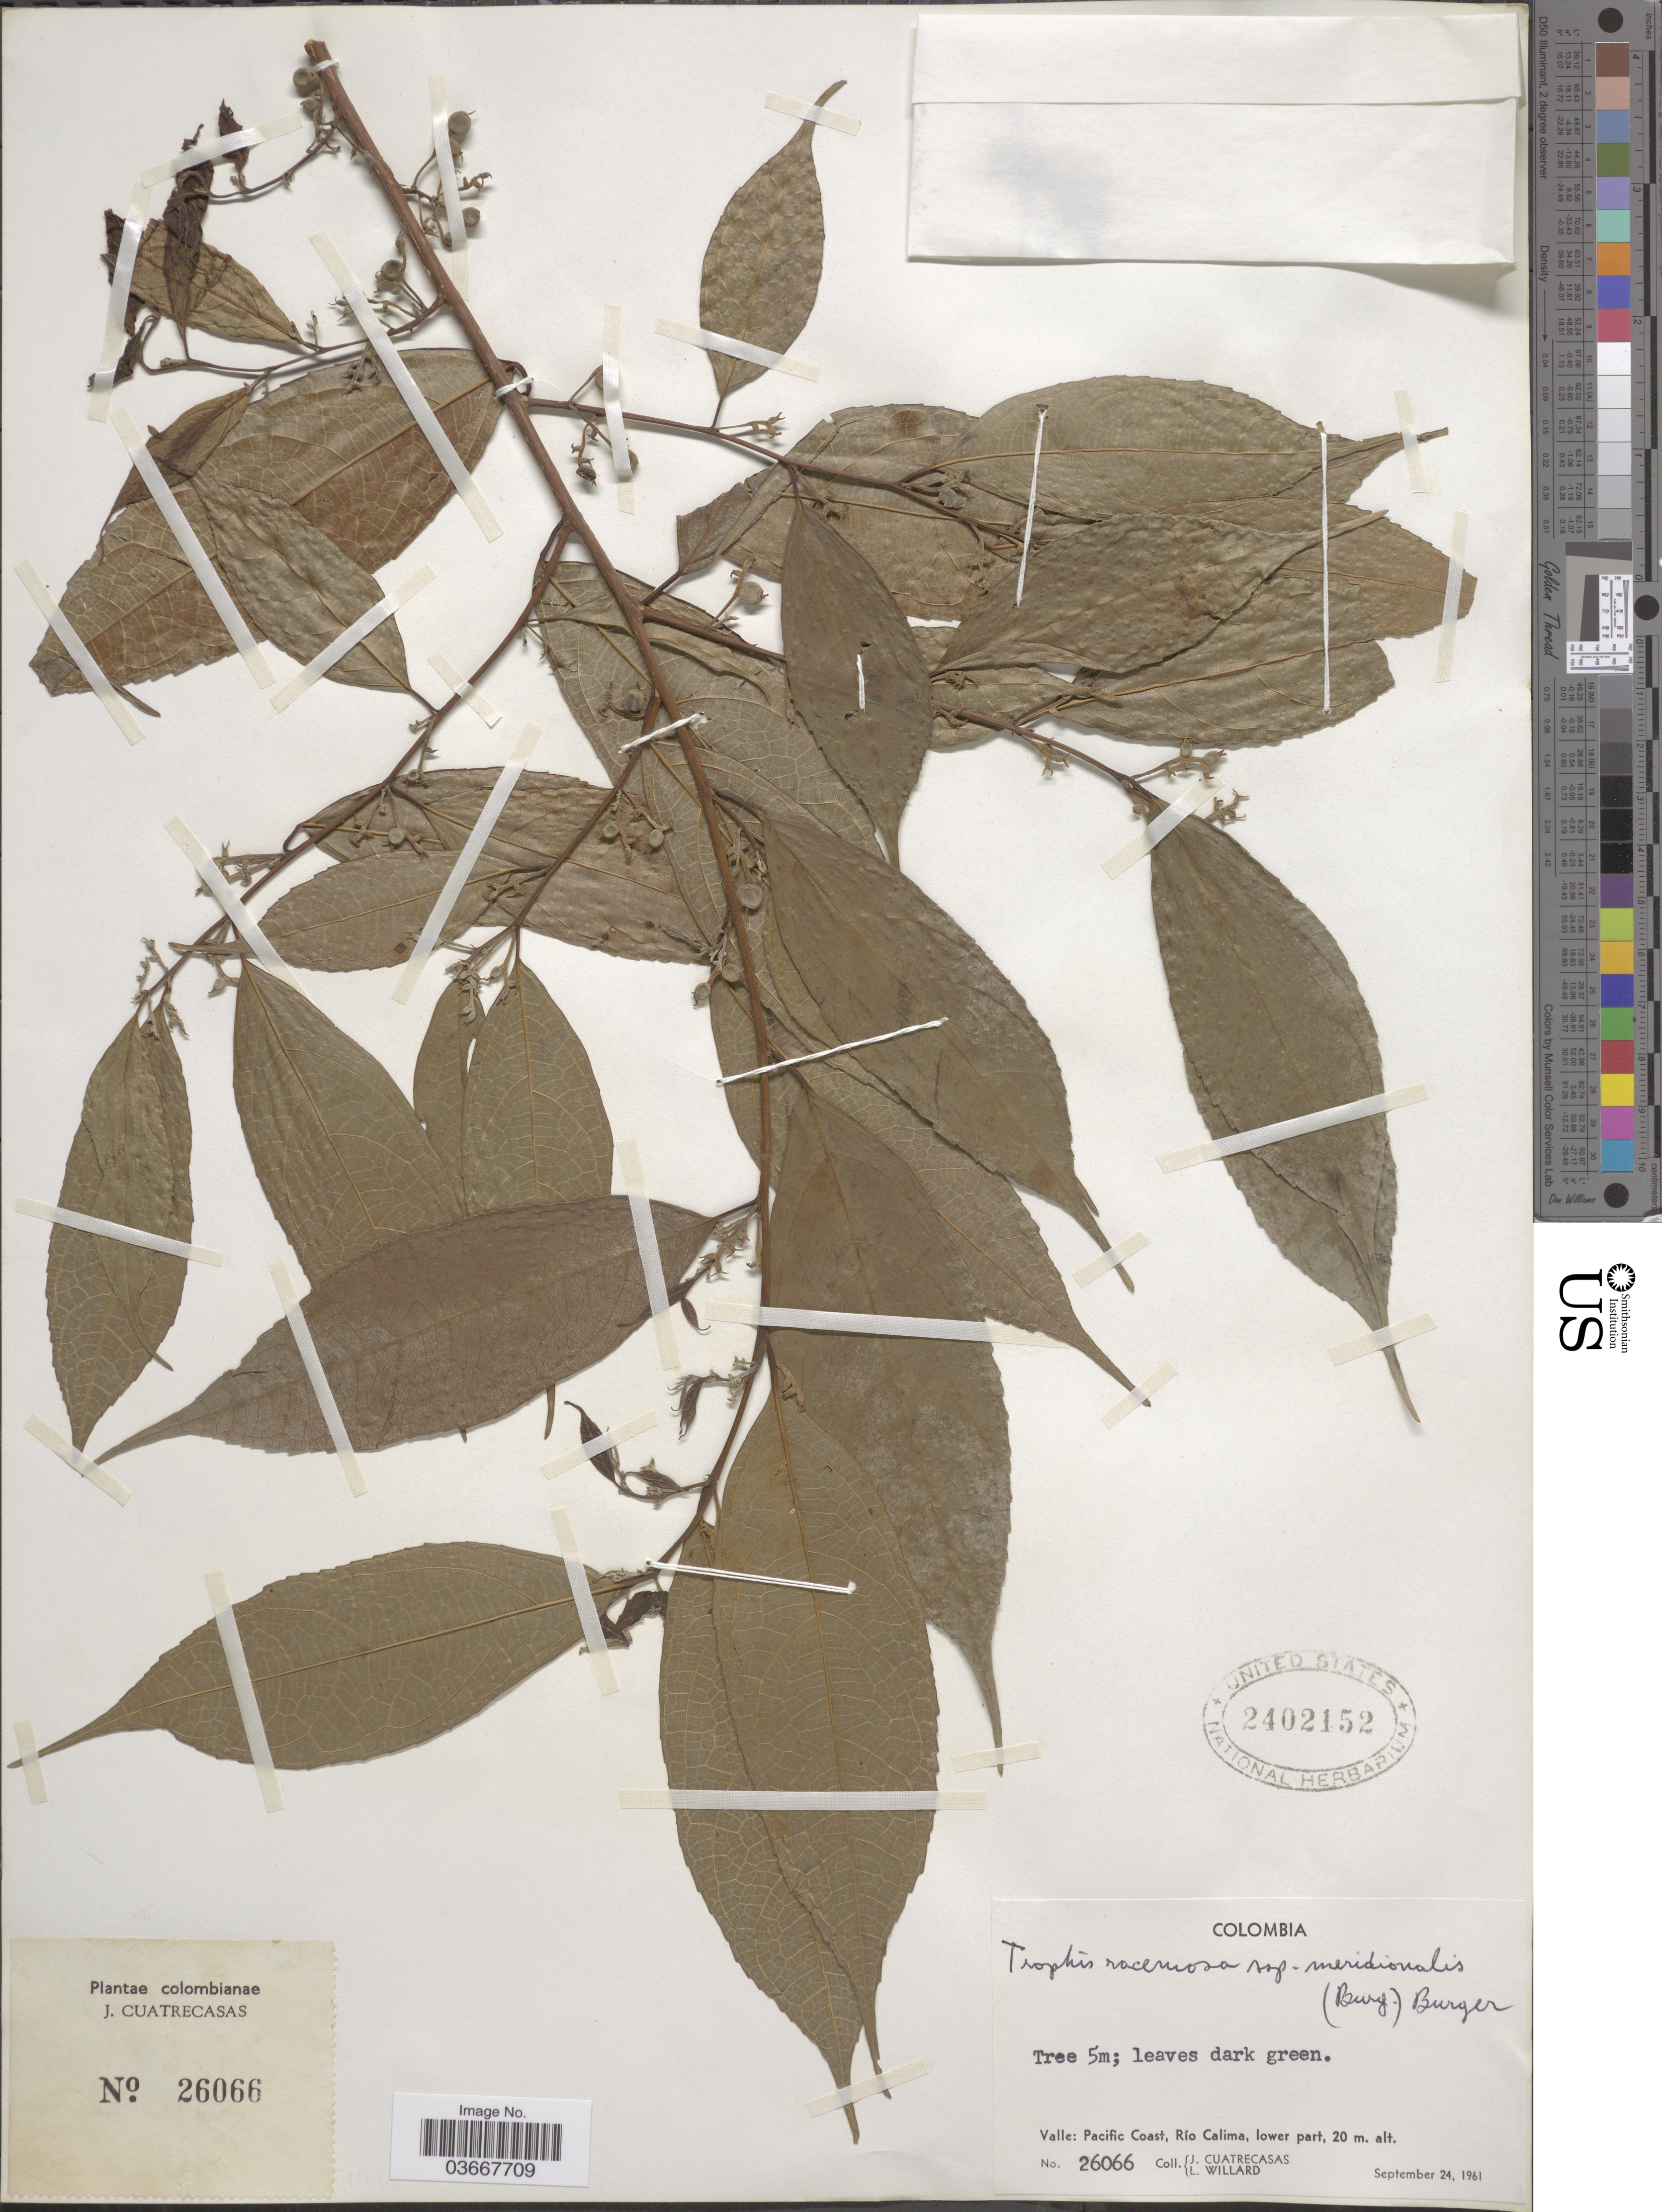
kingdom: Plantae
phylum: Tracheophyta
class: Magnoliopsida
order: Rosales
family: Moraceae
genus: Trophis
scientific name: Trophis racemosa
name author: (L.) Urb.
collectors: J. Cuatrecasas & J. Willard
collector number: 26066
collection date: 1961-09-24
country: Colombia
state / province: Valle del Cauca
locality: Valle: Pacific Coast, Río Calima, lower part.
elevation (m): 20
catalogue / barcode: US 2402152